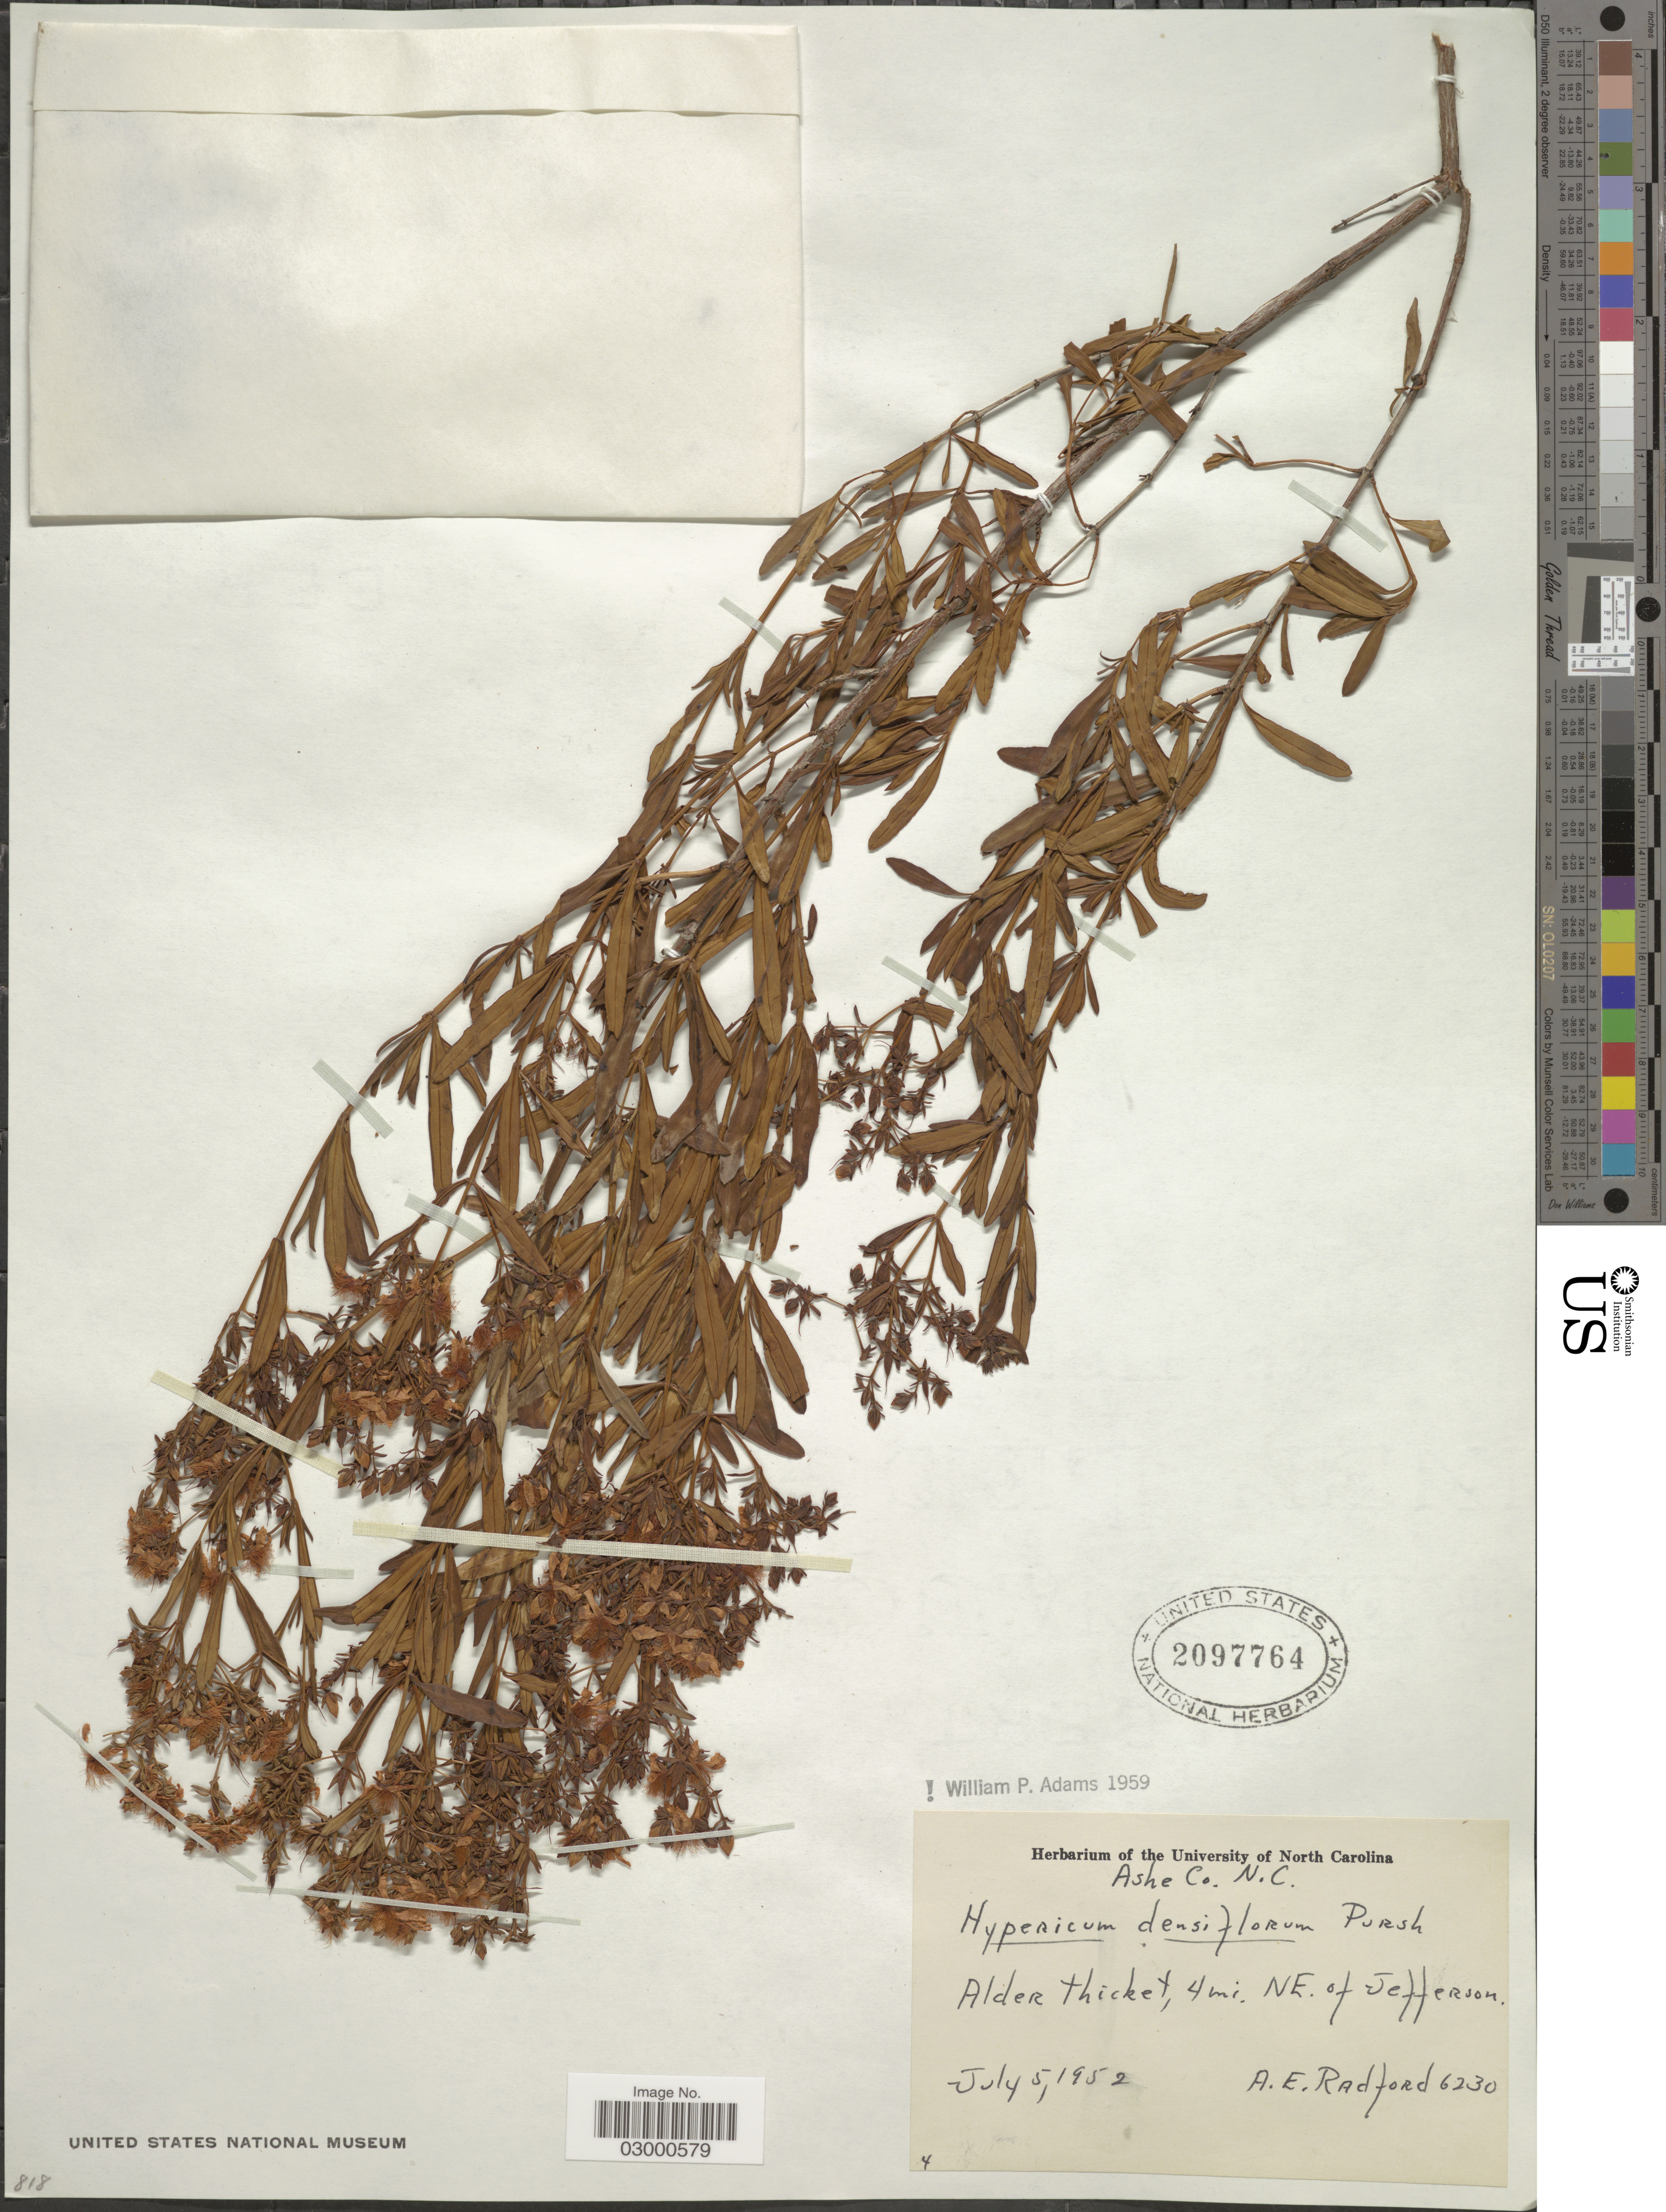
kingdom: Plantae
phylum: Tracheophyta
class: Magnoliopsida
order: Malpighiales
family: Hypericaceae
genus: Hypericum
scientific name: Hypericum densiflorum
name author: Pursh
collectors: A. E. Radford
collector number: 6230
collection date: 1952-07-05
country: United States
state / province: North Carolina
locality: Ashe Co., 4 mi. NE. of Jefferson.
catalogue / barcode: US 2097764